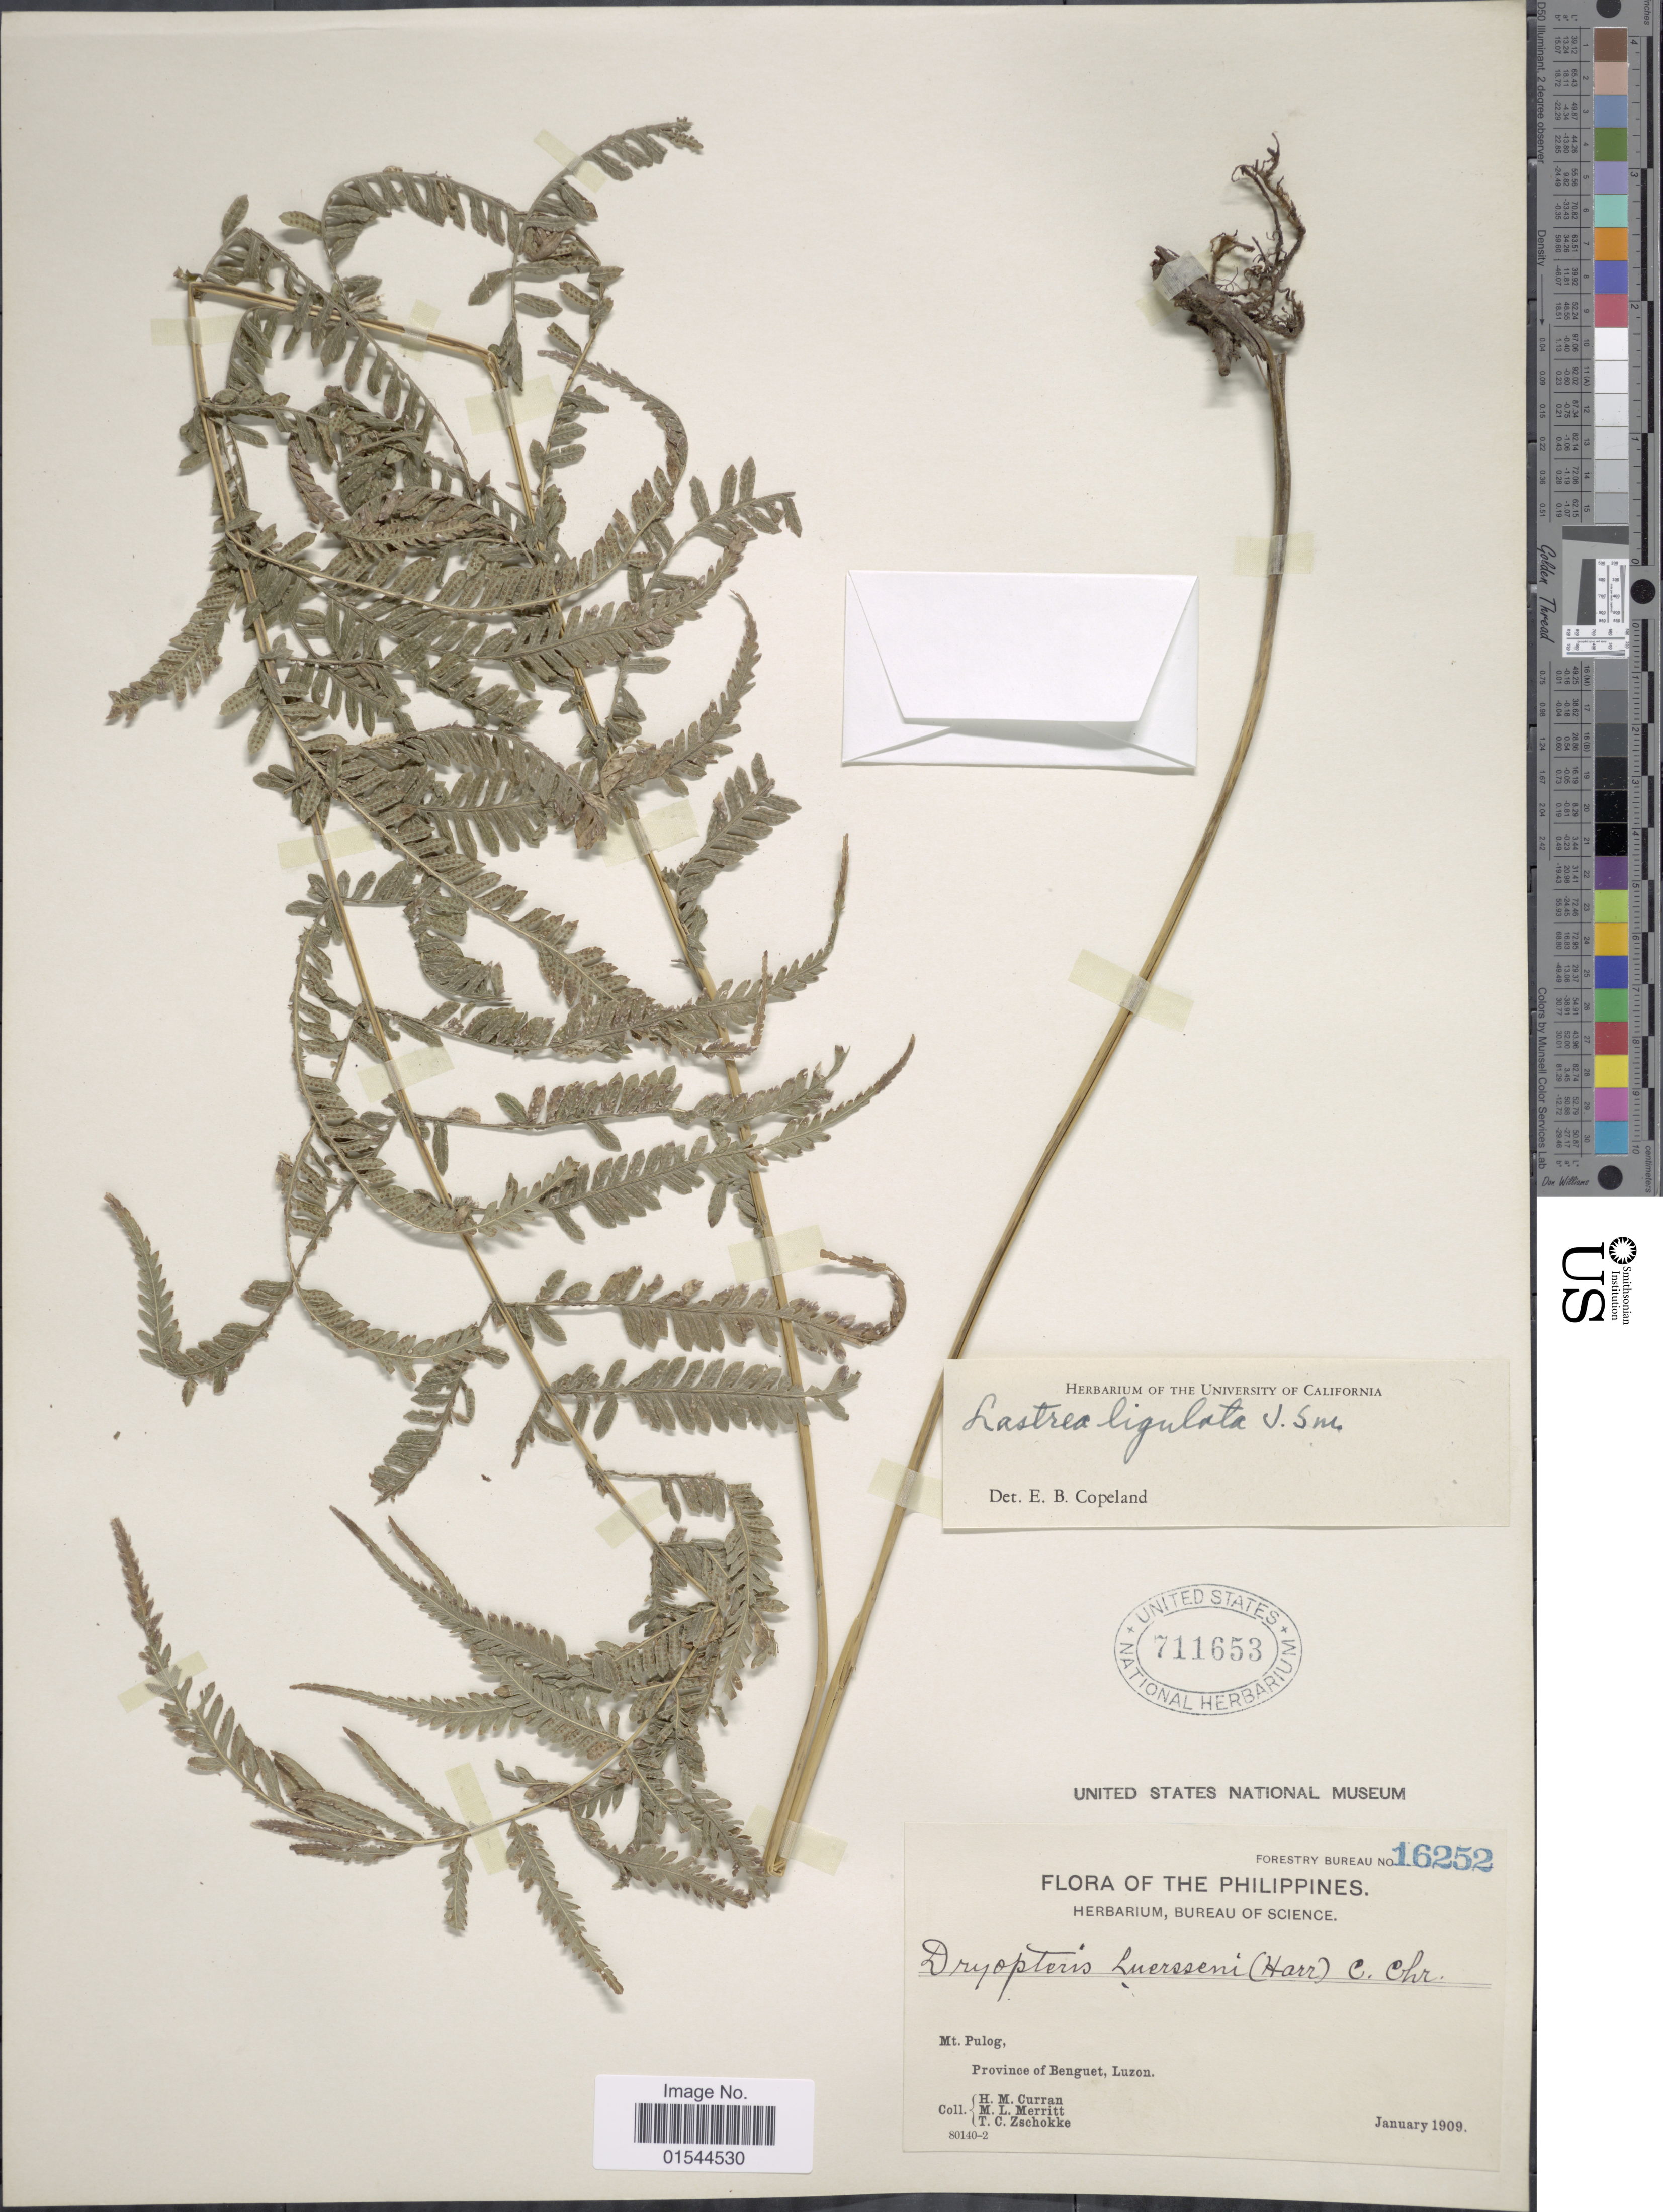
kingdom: Plantae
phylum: Tracheophyta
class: Polypodiopsida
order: Polypodiales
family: Thelypteridaceae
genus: Pneumatopteris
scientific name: Pneumatopteris ligulata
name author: (C. Presl) Holttum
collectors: H. M. Curran, M. L. Merritt & T. C. Zschokke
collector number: Forestry Bureau 16252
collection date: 1909-01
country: Philippines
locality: Mt. Pulog, province of Benguet, Luzon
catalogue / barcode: US 711653